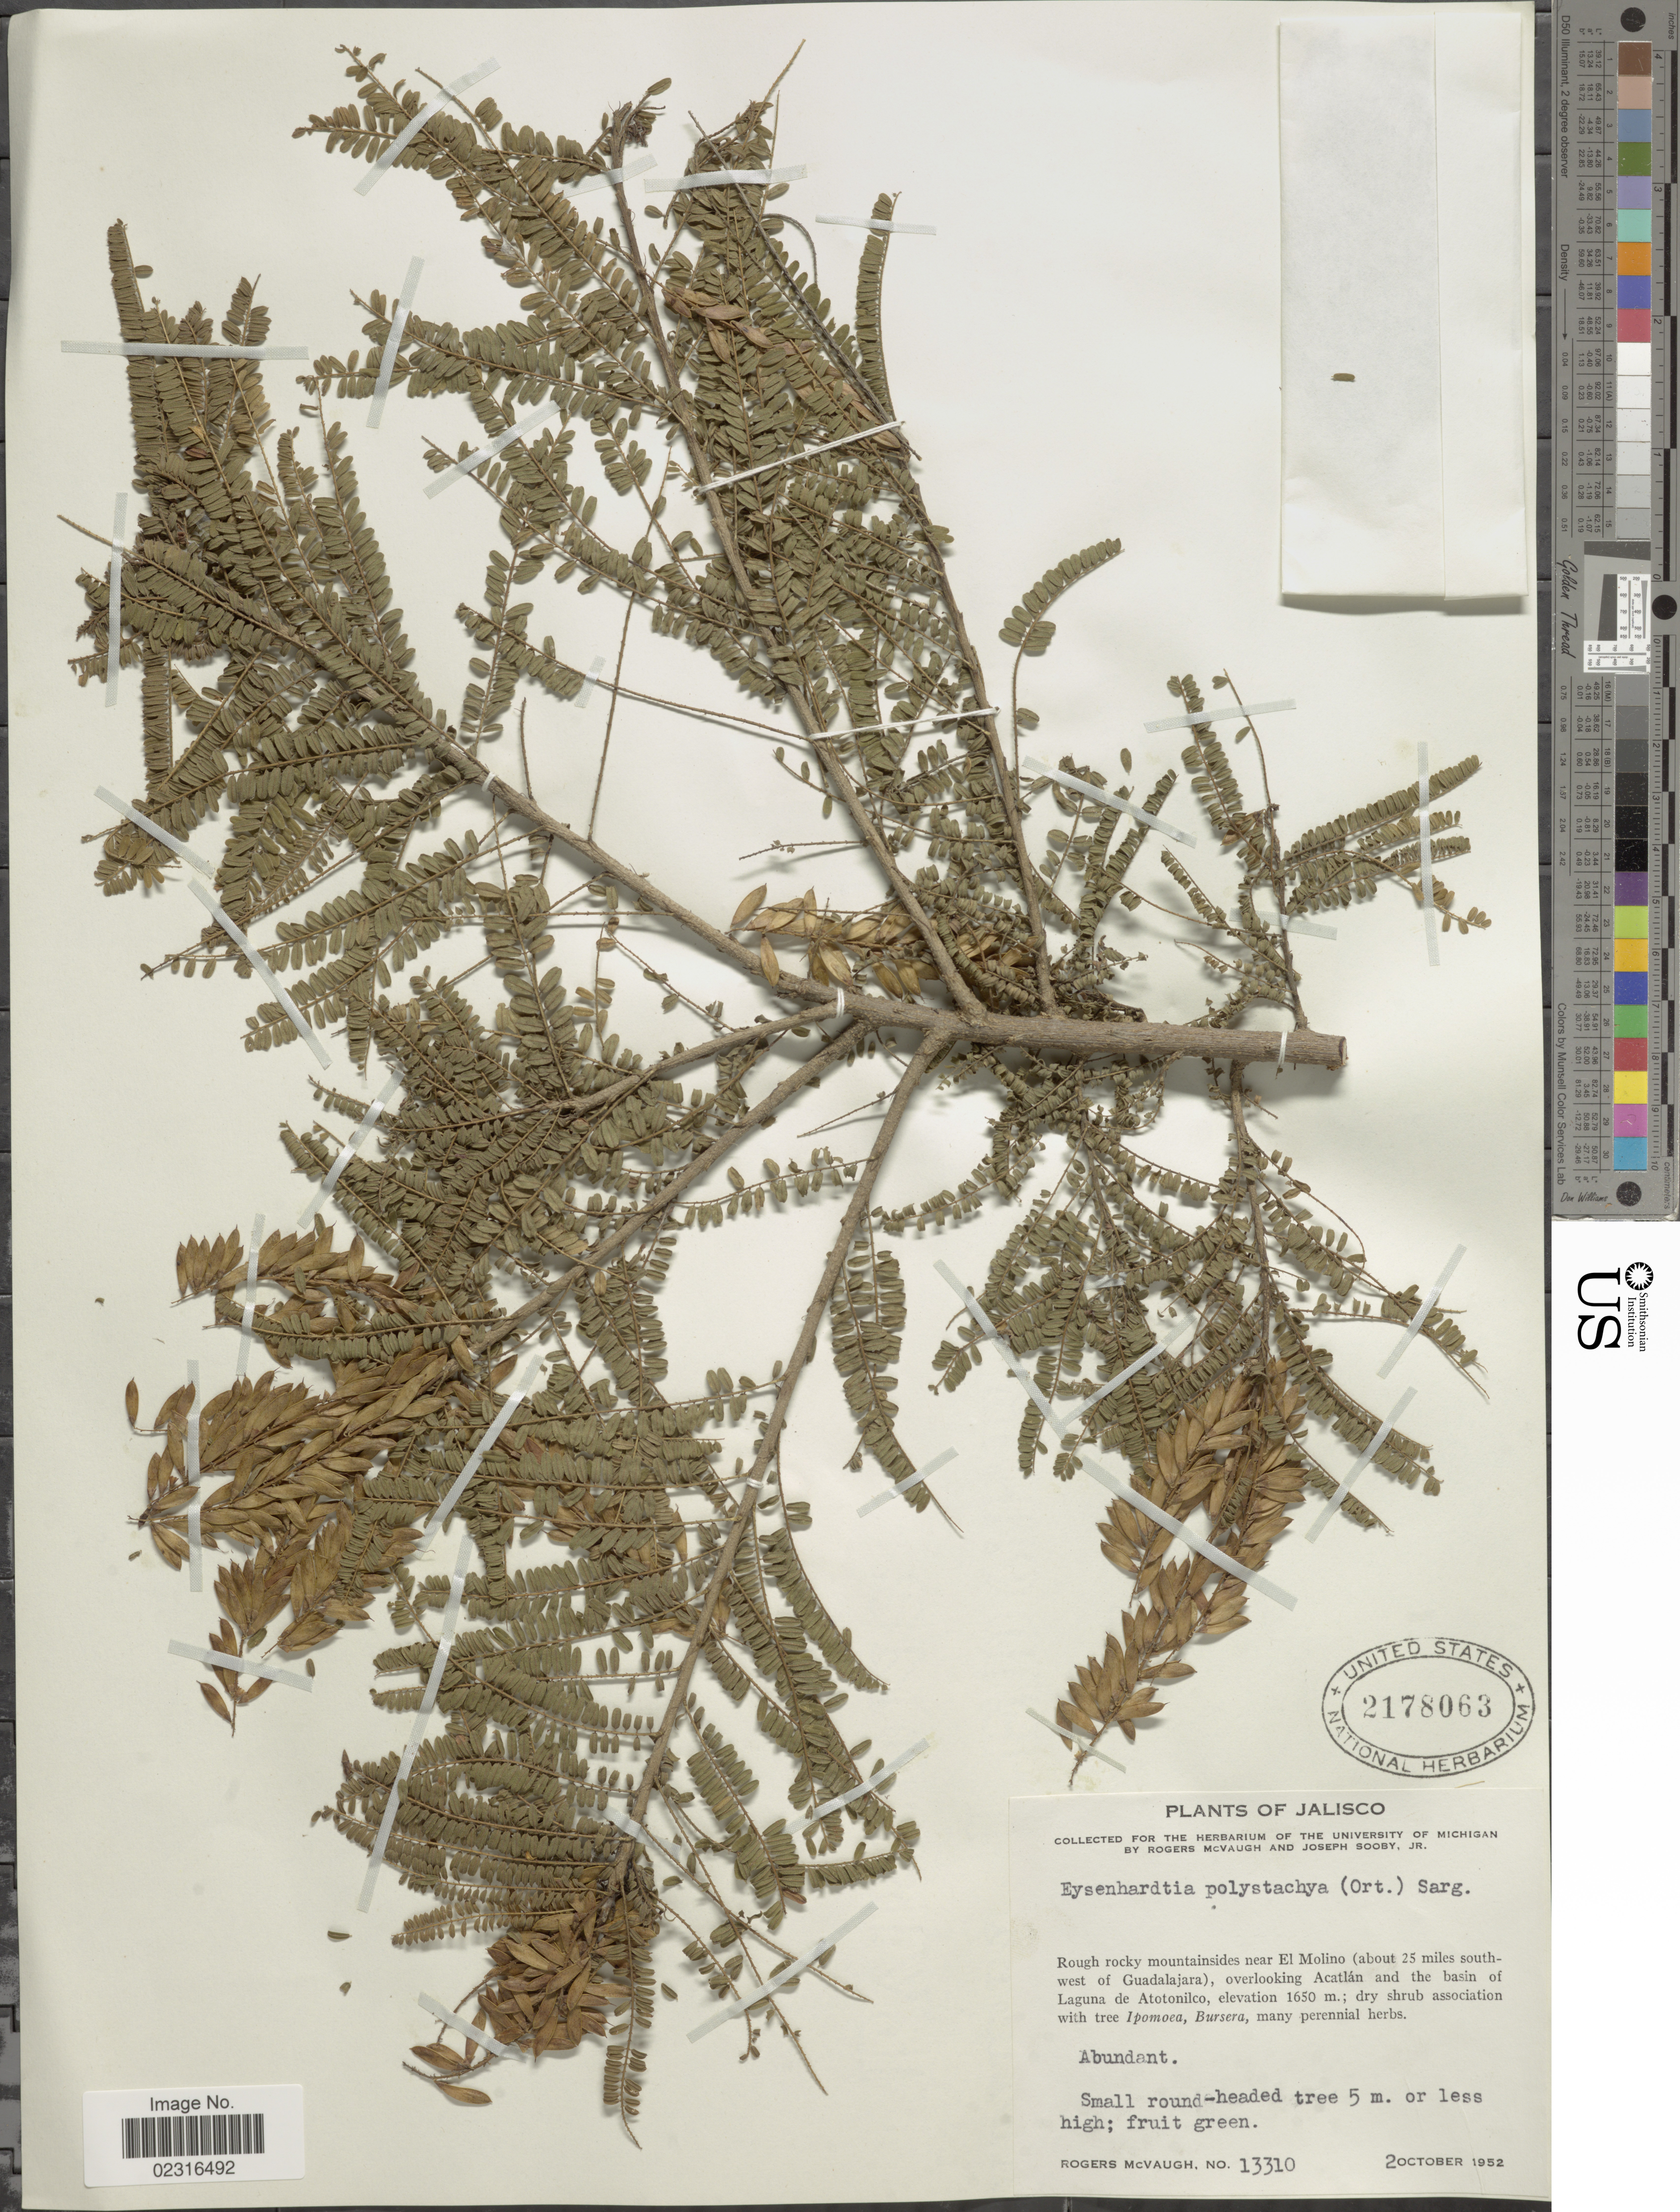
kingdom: Plantae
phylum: Tracheophyta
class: Magnoliopsida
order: Fabales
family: Fabaceae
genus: Eysenhardtia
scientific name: Eysenhardtia polystachya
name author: (Ortega) Sarg.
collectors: R. McVaugh & J. Sooby Jr.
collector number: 13310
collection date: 1952-10-02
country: Mexico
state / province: Jalisco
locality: Rough rocky mountainsides near El Molino (about 25 miles south-west of Guadalajara), overlooking Acatlan and the basin of Laguna de Atotonilco.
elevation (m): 1650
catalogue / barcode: US 2178063